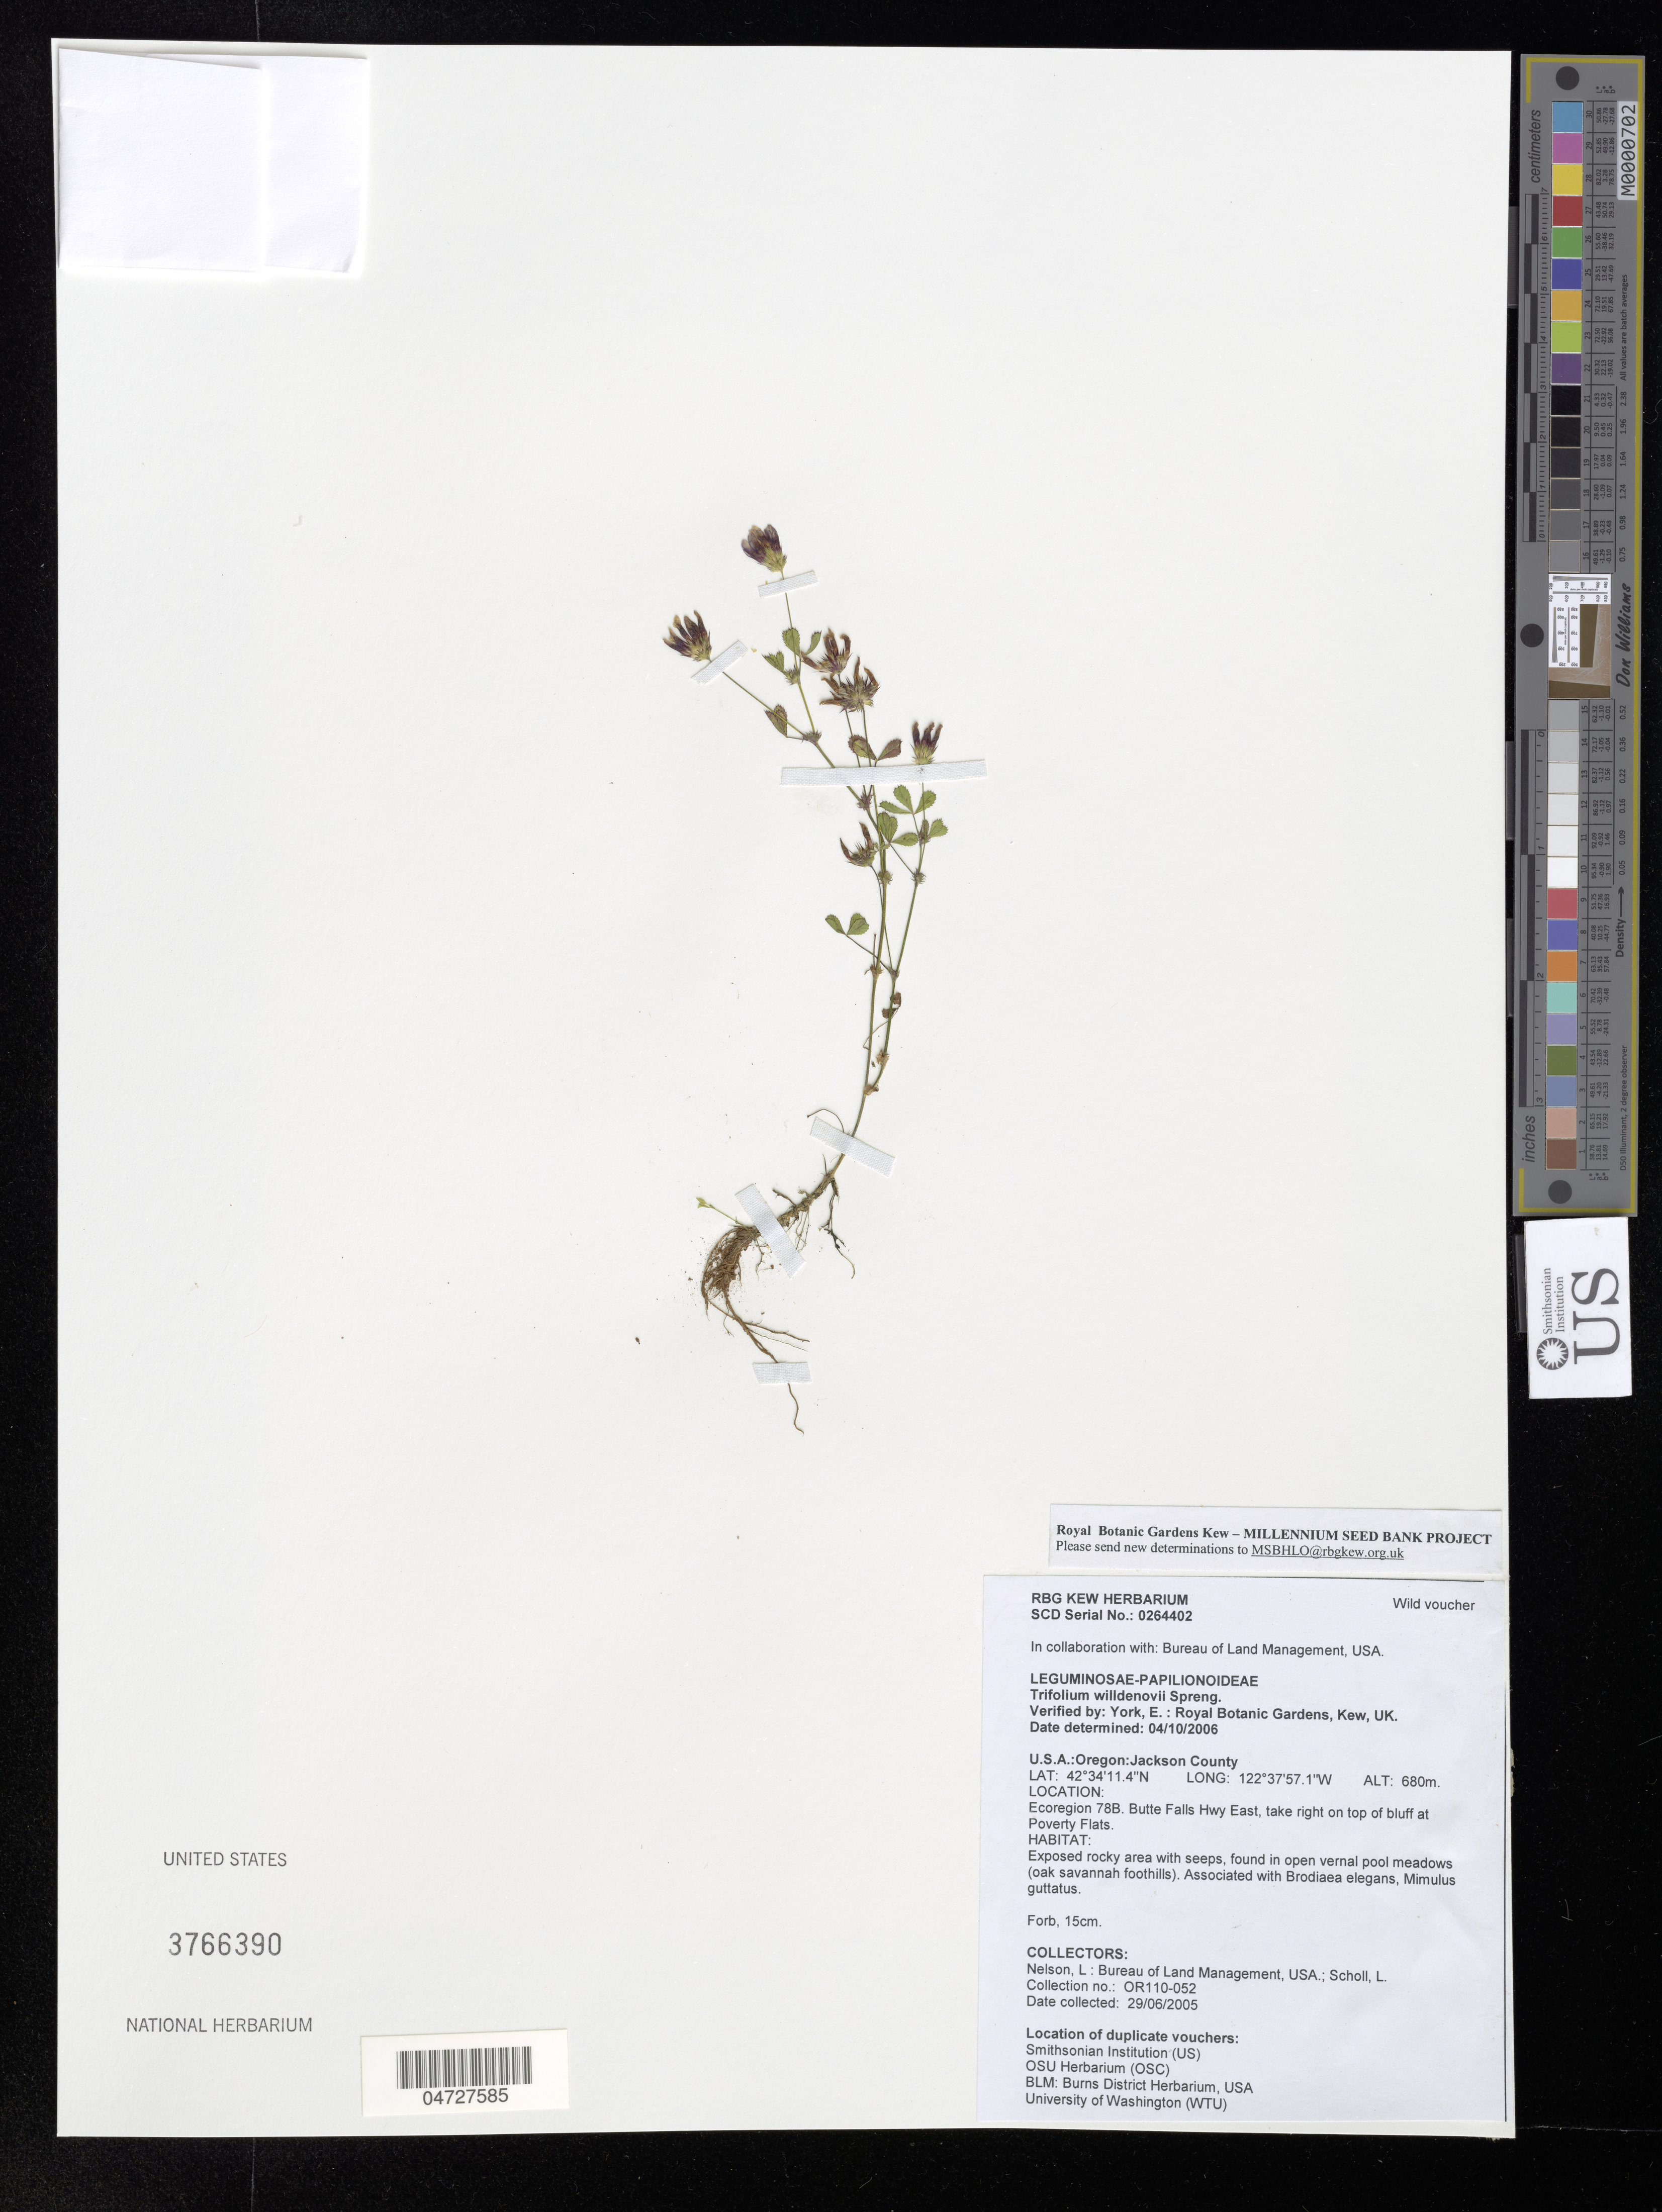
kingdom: Plantae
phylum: Tracheophyta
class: Magnoliopsida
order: Fabales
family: Fabaceae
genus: Trifolium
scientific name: Trifolium willdenovii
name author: Spreng.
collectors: L. Nelson & L. Scholl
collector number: OR110-052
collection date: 2005-06-29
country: United States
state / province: Oregon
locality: Jackson County. Ecoregion 78B. Butte Falls Hwy East, take right on top of bluff at Poverty Flats.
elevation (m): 680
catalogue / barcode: US 3766390